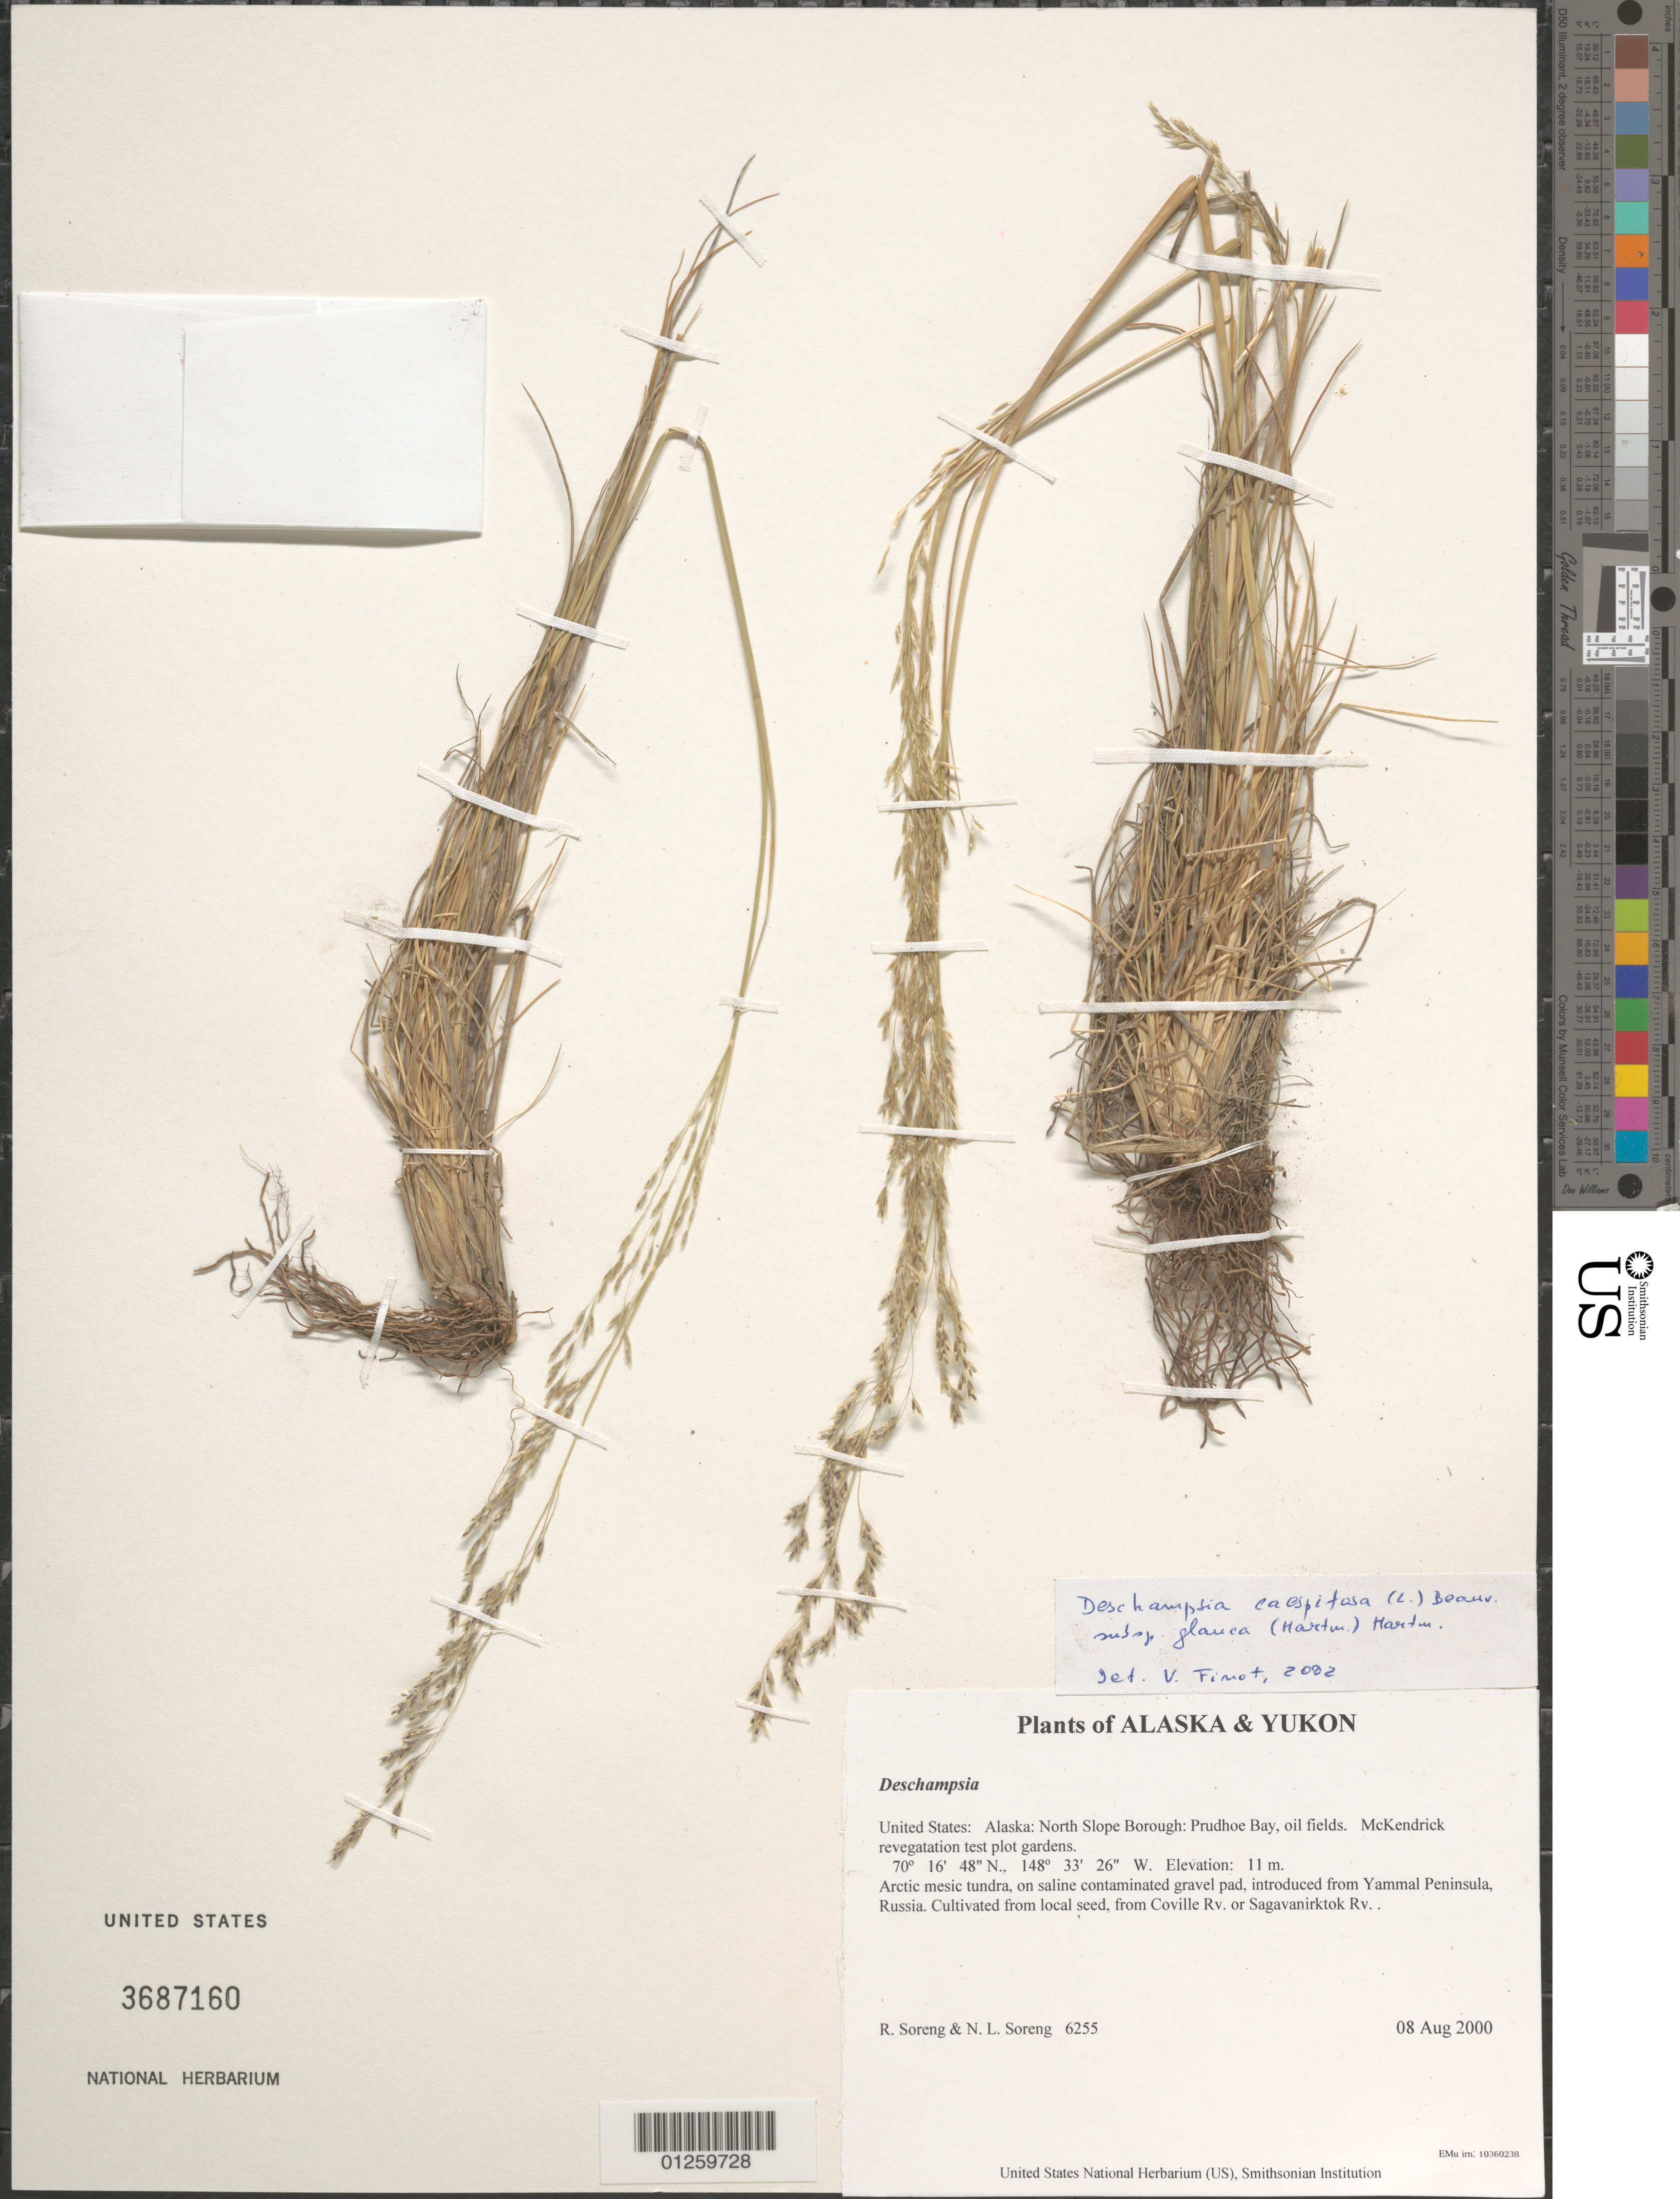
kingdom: Plantae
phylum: Tracheophyta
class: Liliopsida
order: Poales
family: Poaceae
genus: Deschampsia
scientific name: Deschampsia sp.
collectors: R. J. Soreng & N. L. Soreng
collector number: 6255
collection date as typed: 08 Aug 2000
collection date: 2000-08-08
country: United States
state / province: Alaska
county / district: North Slope Borough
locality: Prudhoe Bay, oil fields. McKendrick revegatation test plot gardens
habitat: Arctic mesic tundra, on saline contaminated gravel pad, introduced from Yammal Peninsula, Russia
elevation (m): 11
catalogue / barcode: US 3687160